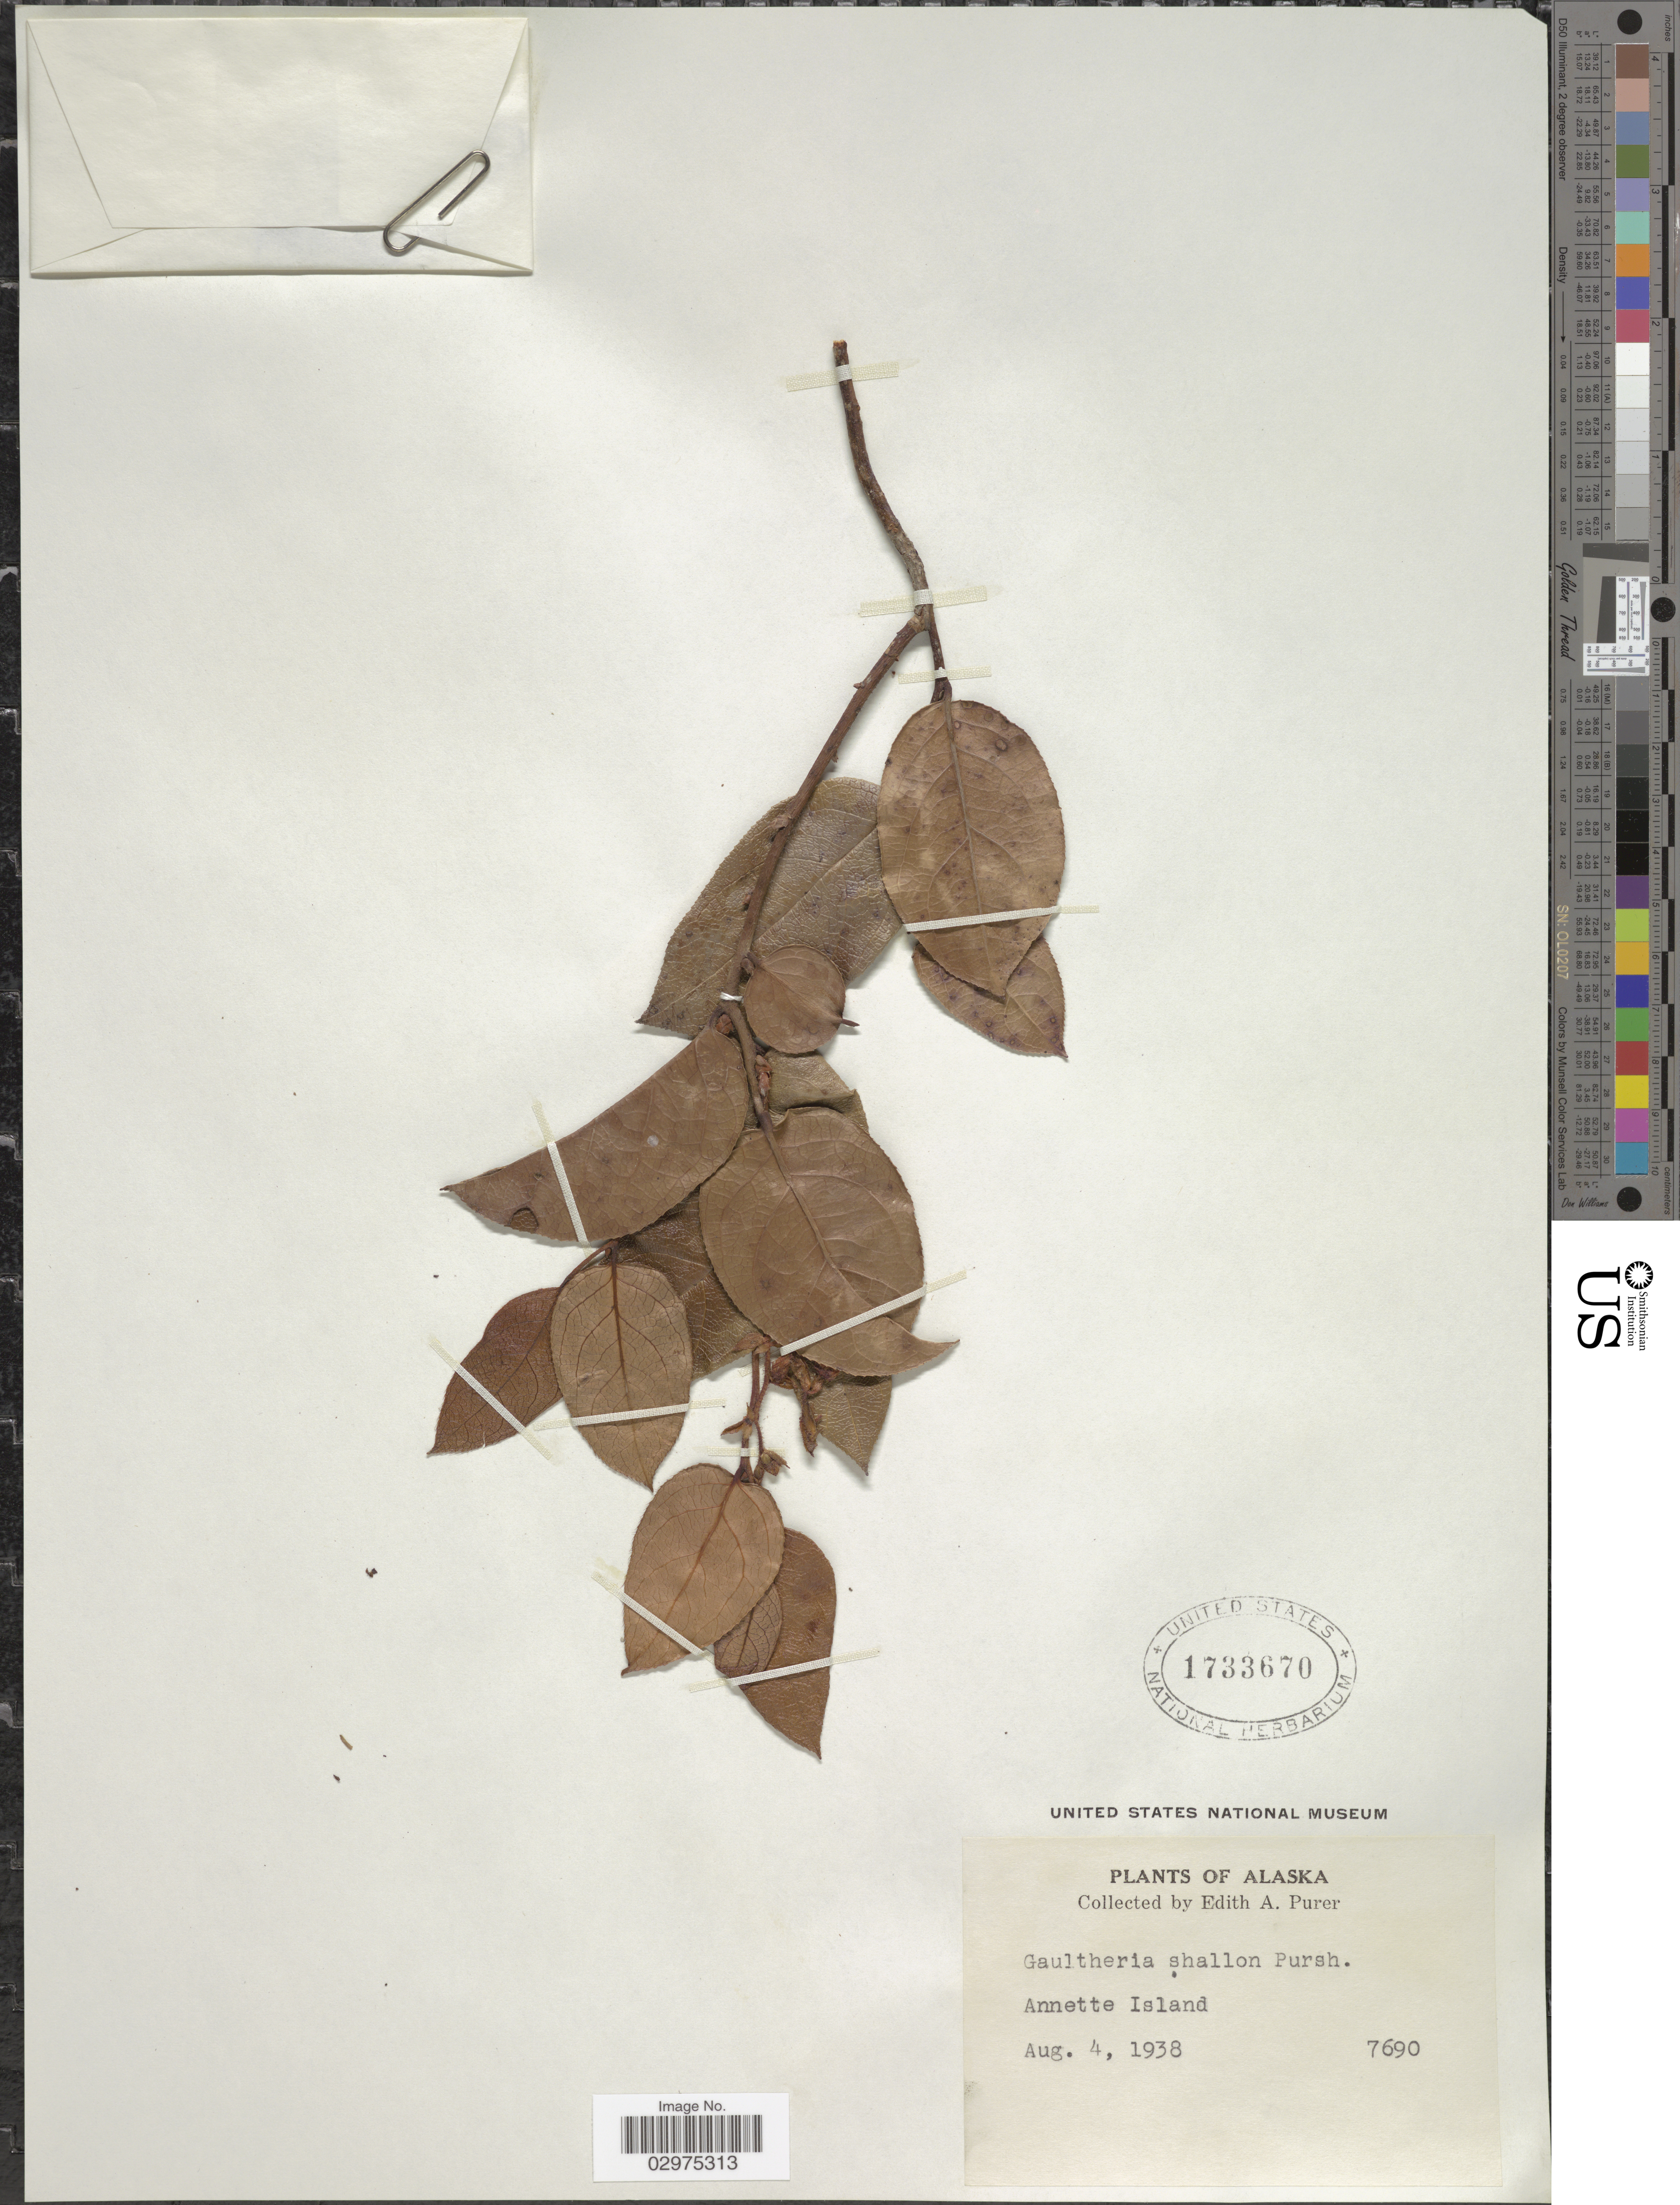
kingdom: Plantae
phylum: Tracheophyta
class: Magnoliopsida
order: Ericales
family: Ericaceae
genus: Gaultheria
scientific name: Gaultheria shallon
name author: Pursh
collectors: E. Purer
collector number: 7690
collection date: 1938-08-04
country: United States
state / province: Alaska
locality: Annette Island.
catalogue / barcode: US 1733670